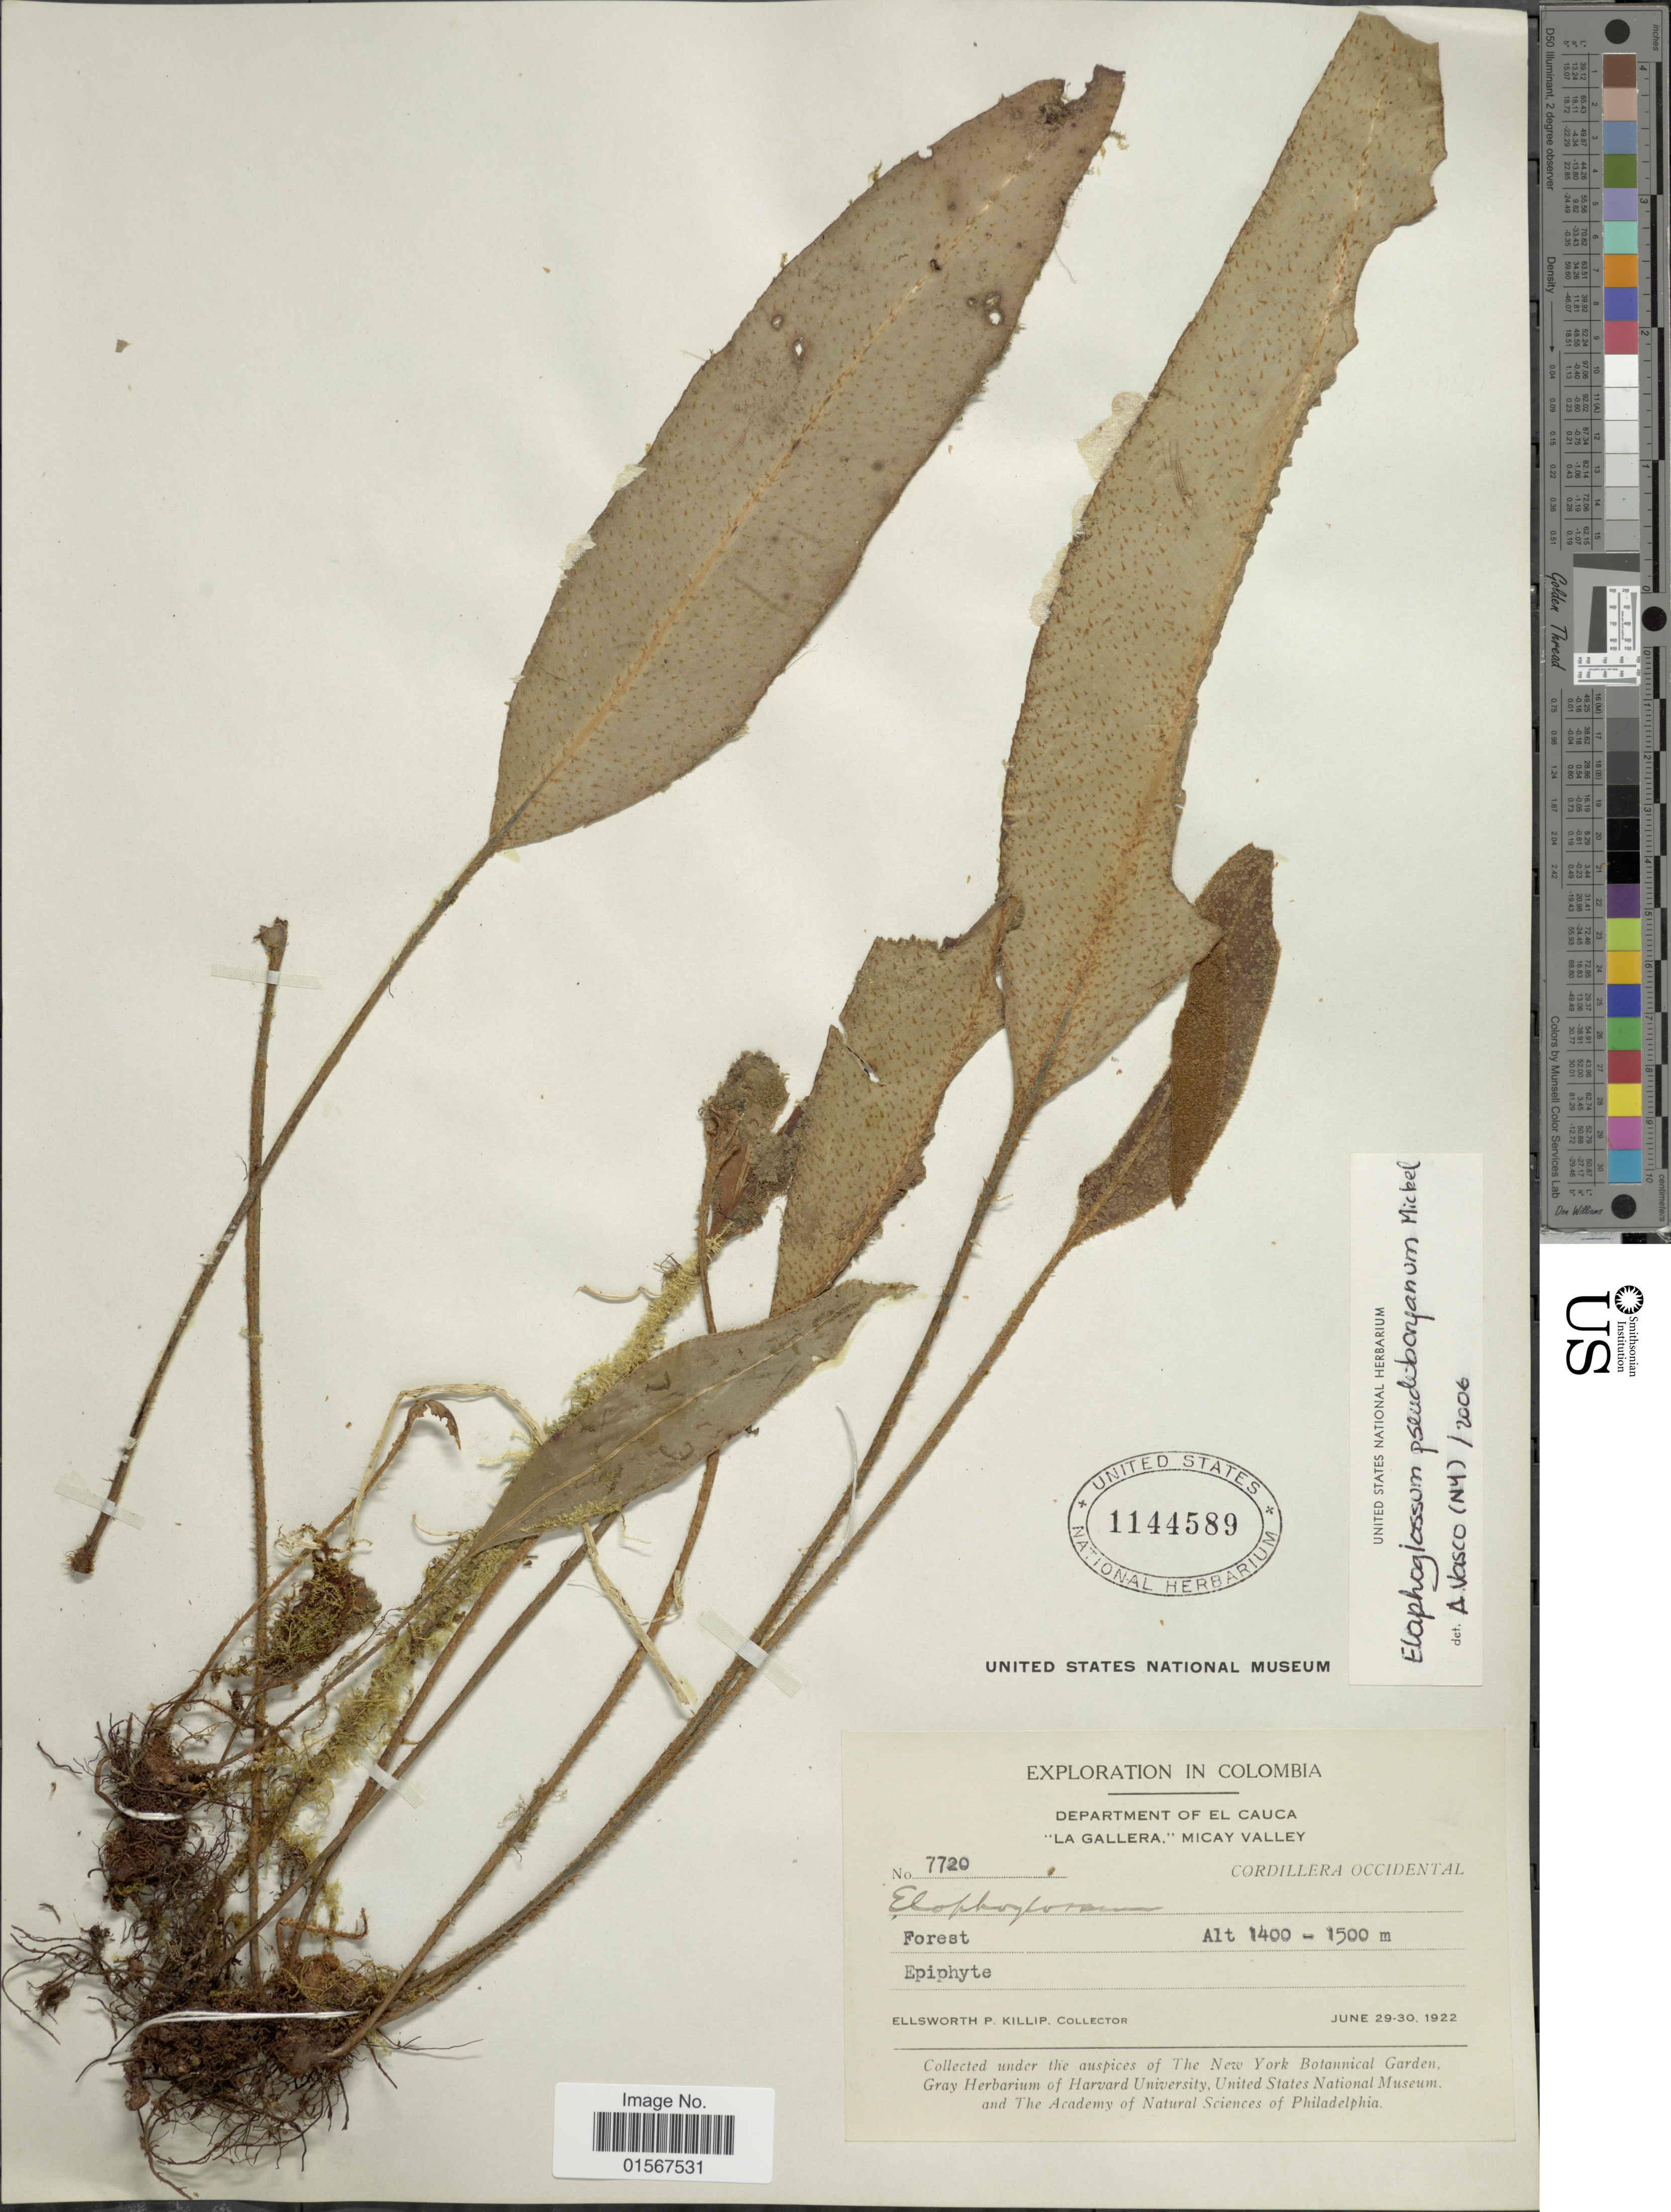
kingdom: Plantae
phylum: Tracheophyta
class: Polypodiopsida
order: Polypodiales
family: Dryopteridaceae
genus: Elaphoglossum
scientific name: Elaphoglossum pseudoboryanum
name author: Mickel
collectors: E. P. Killip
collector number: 7720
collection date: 1922-06-29/1922-06-30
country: Colombia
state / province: Cauca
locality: Colombia, Departrment of El Cauca, "La Gallera," Micay Valley, Cordillera Occidental.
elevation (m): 1400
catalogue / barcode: US 1144589